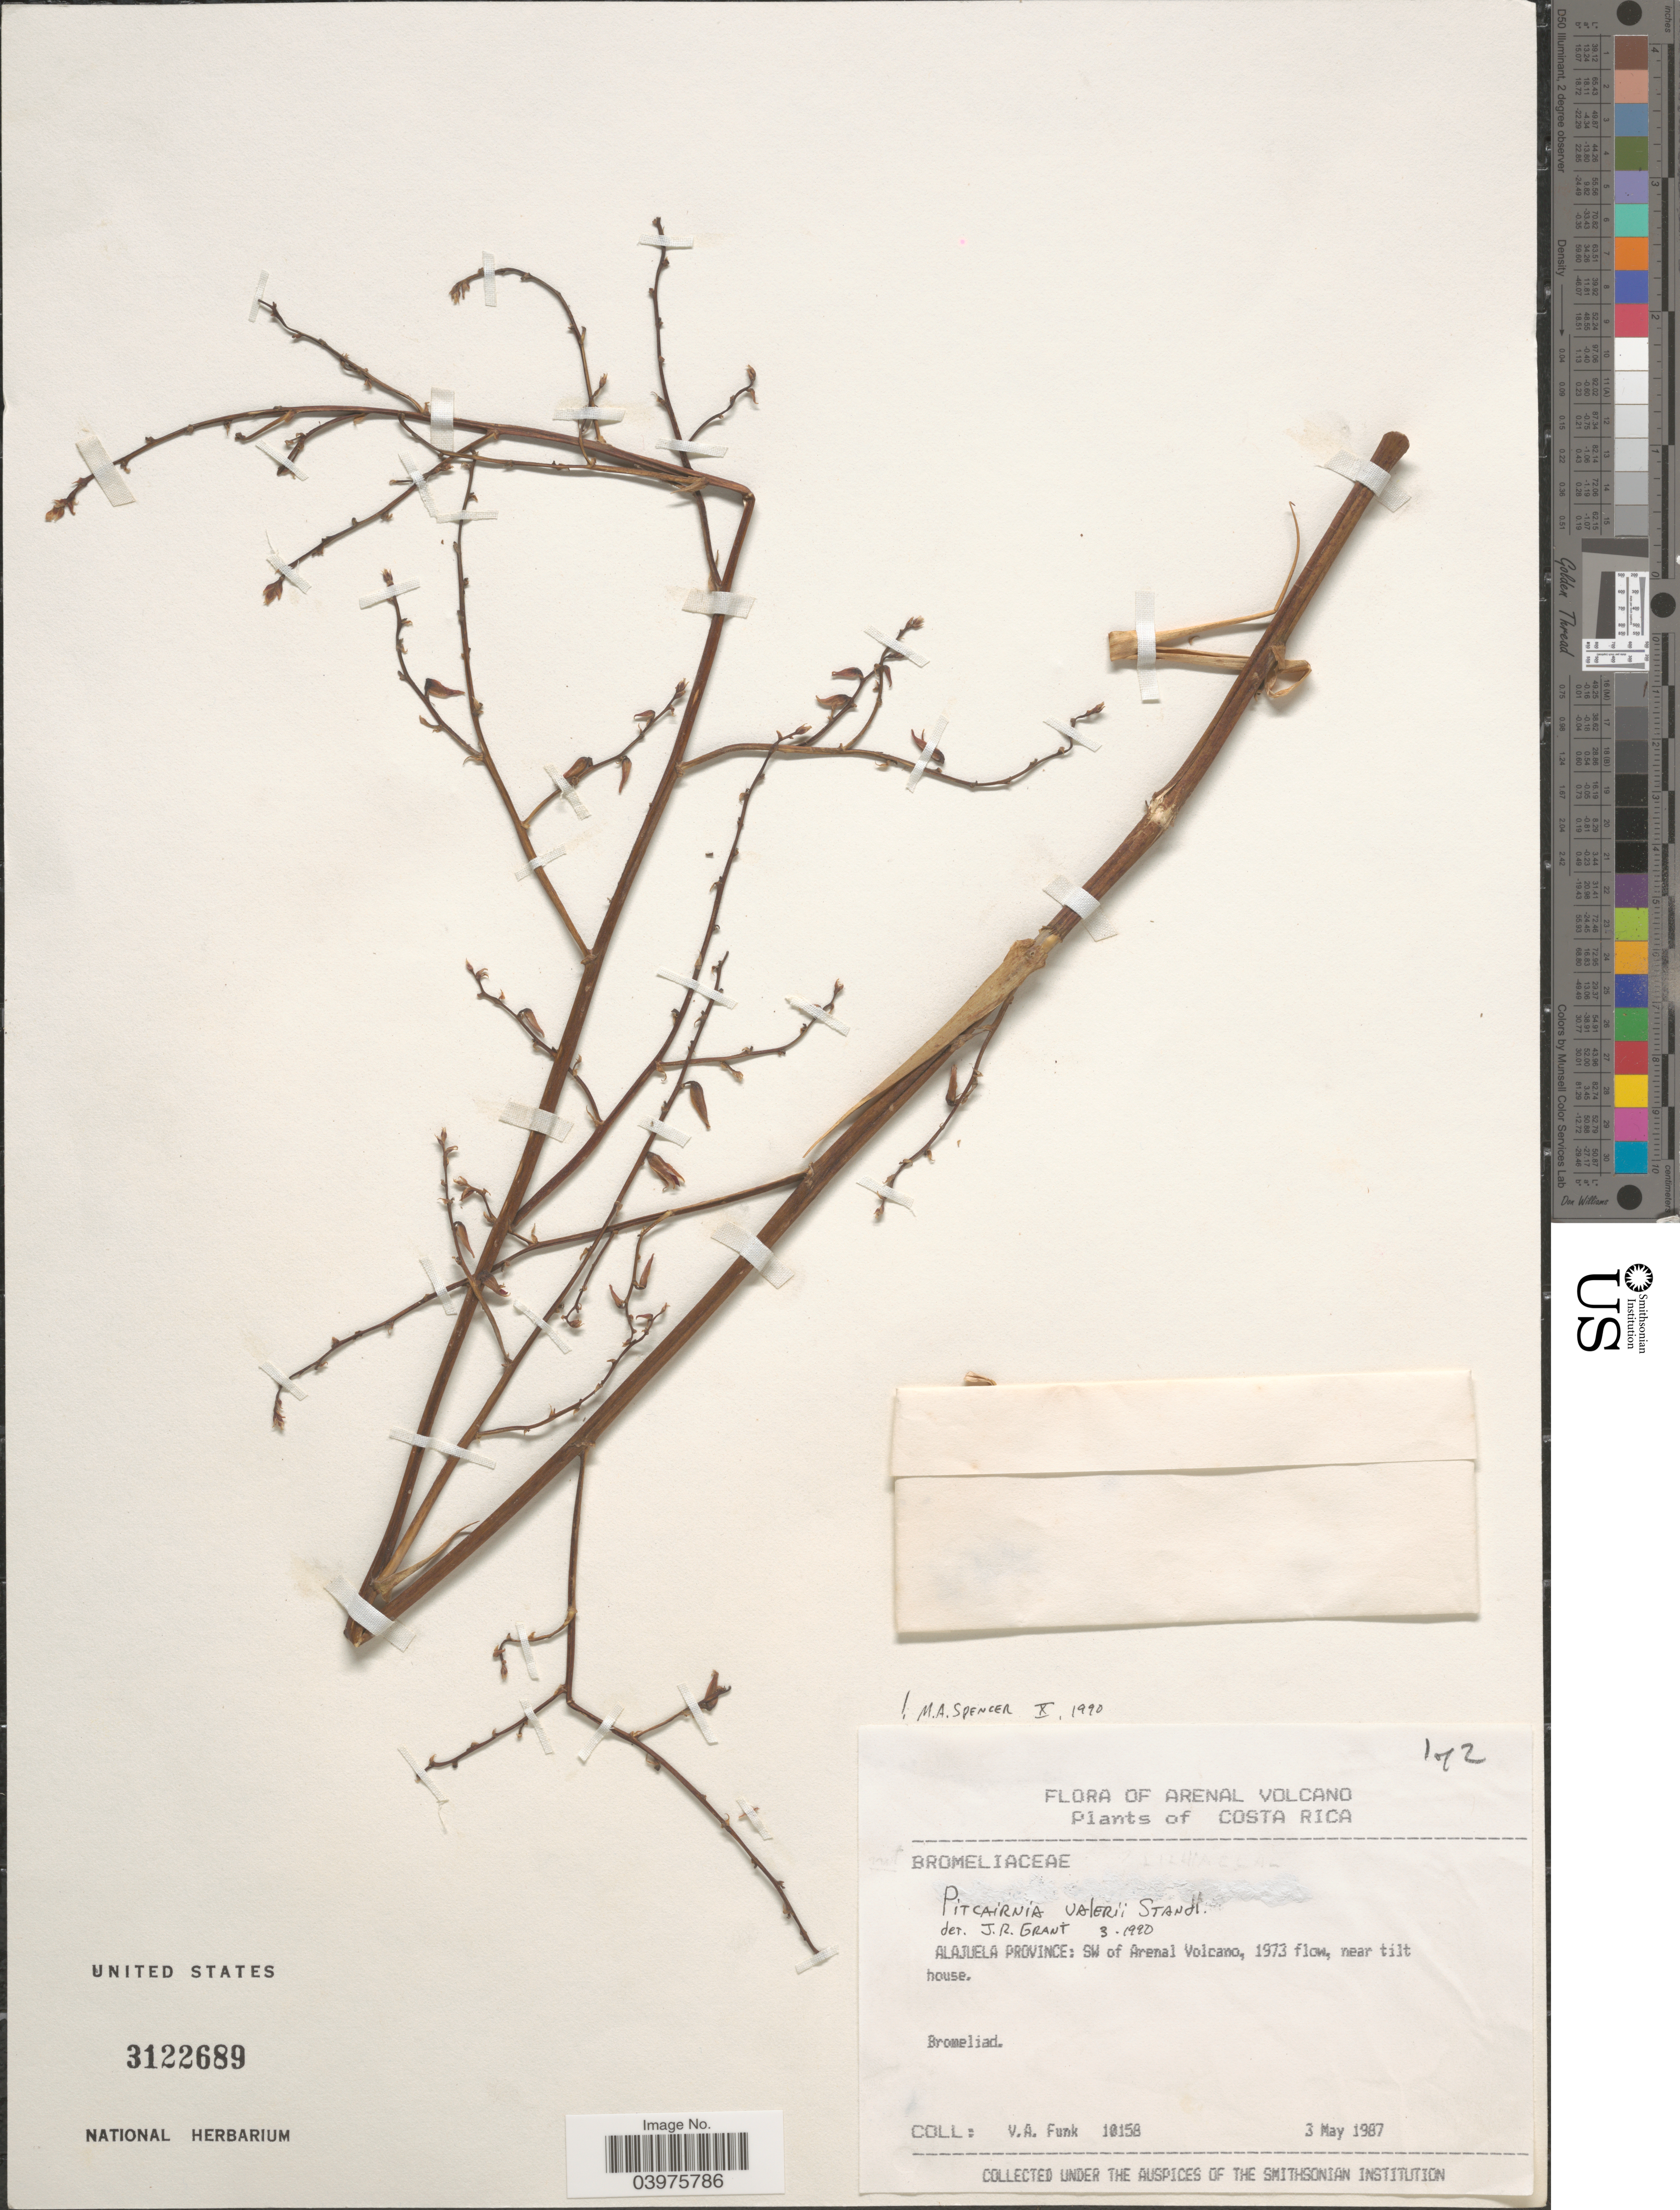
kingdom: Plantae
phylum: Tracheophyta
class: Liliopsida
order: Poales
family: Bromeliaceae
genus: Pitcairnia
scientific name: Pitcairnia valerii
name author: Standl.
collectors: V. Funk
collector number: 10158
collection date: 1987-05-03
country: Costa Rica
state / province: Alajuela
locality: Arenal Volcano. SW of Arenal Volcano.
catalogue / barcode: US 3122689